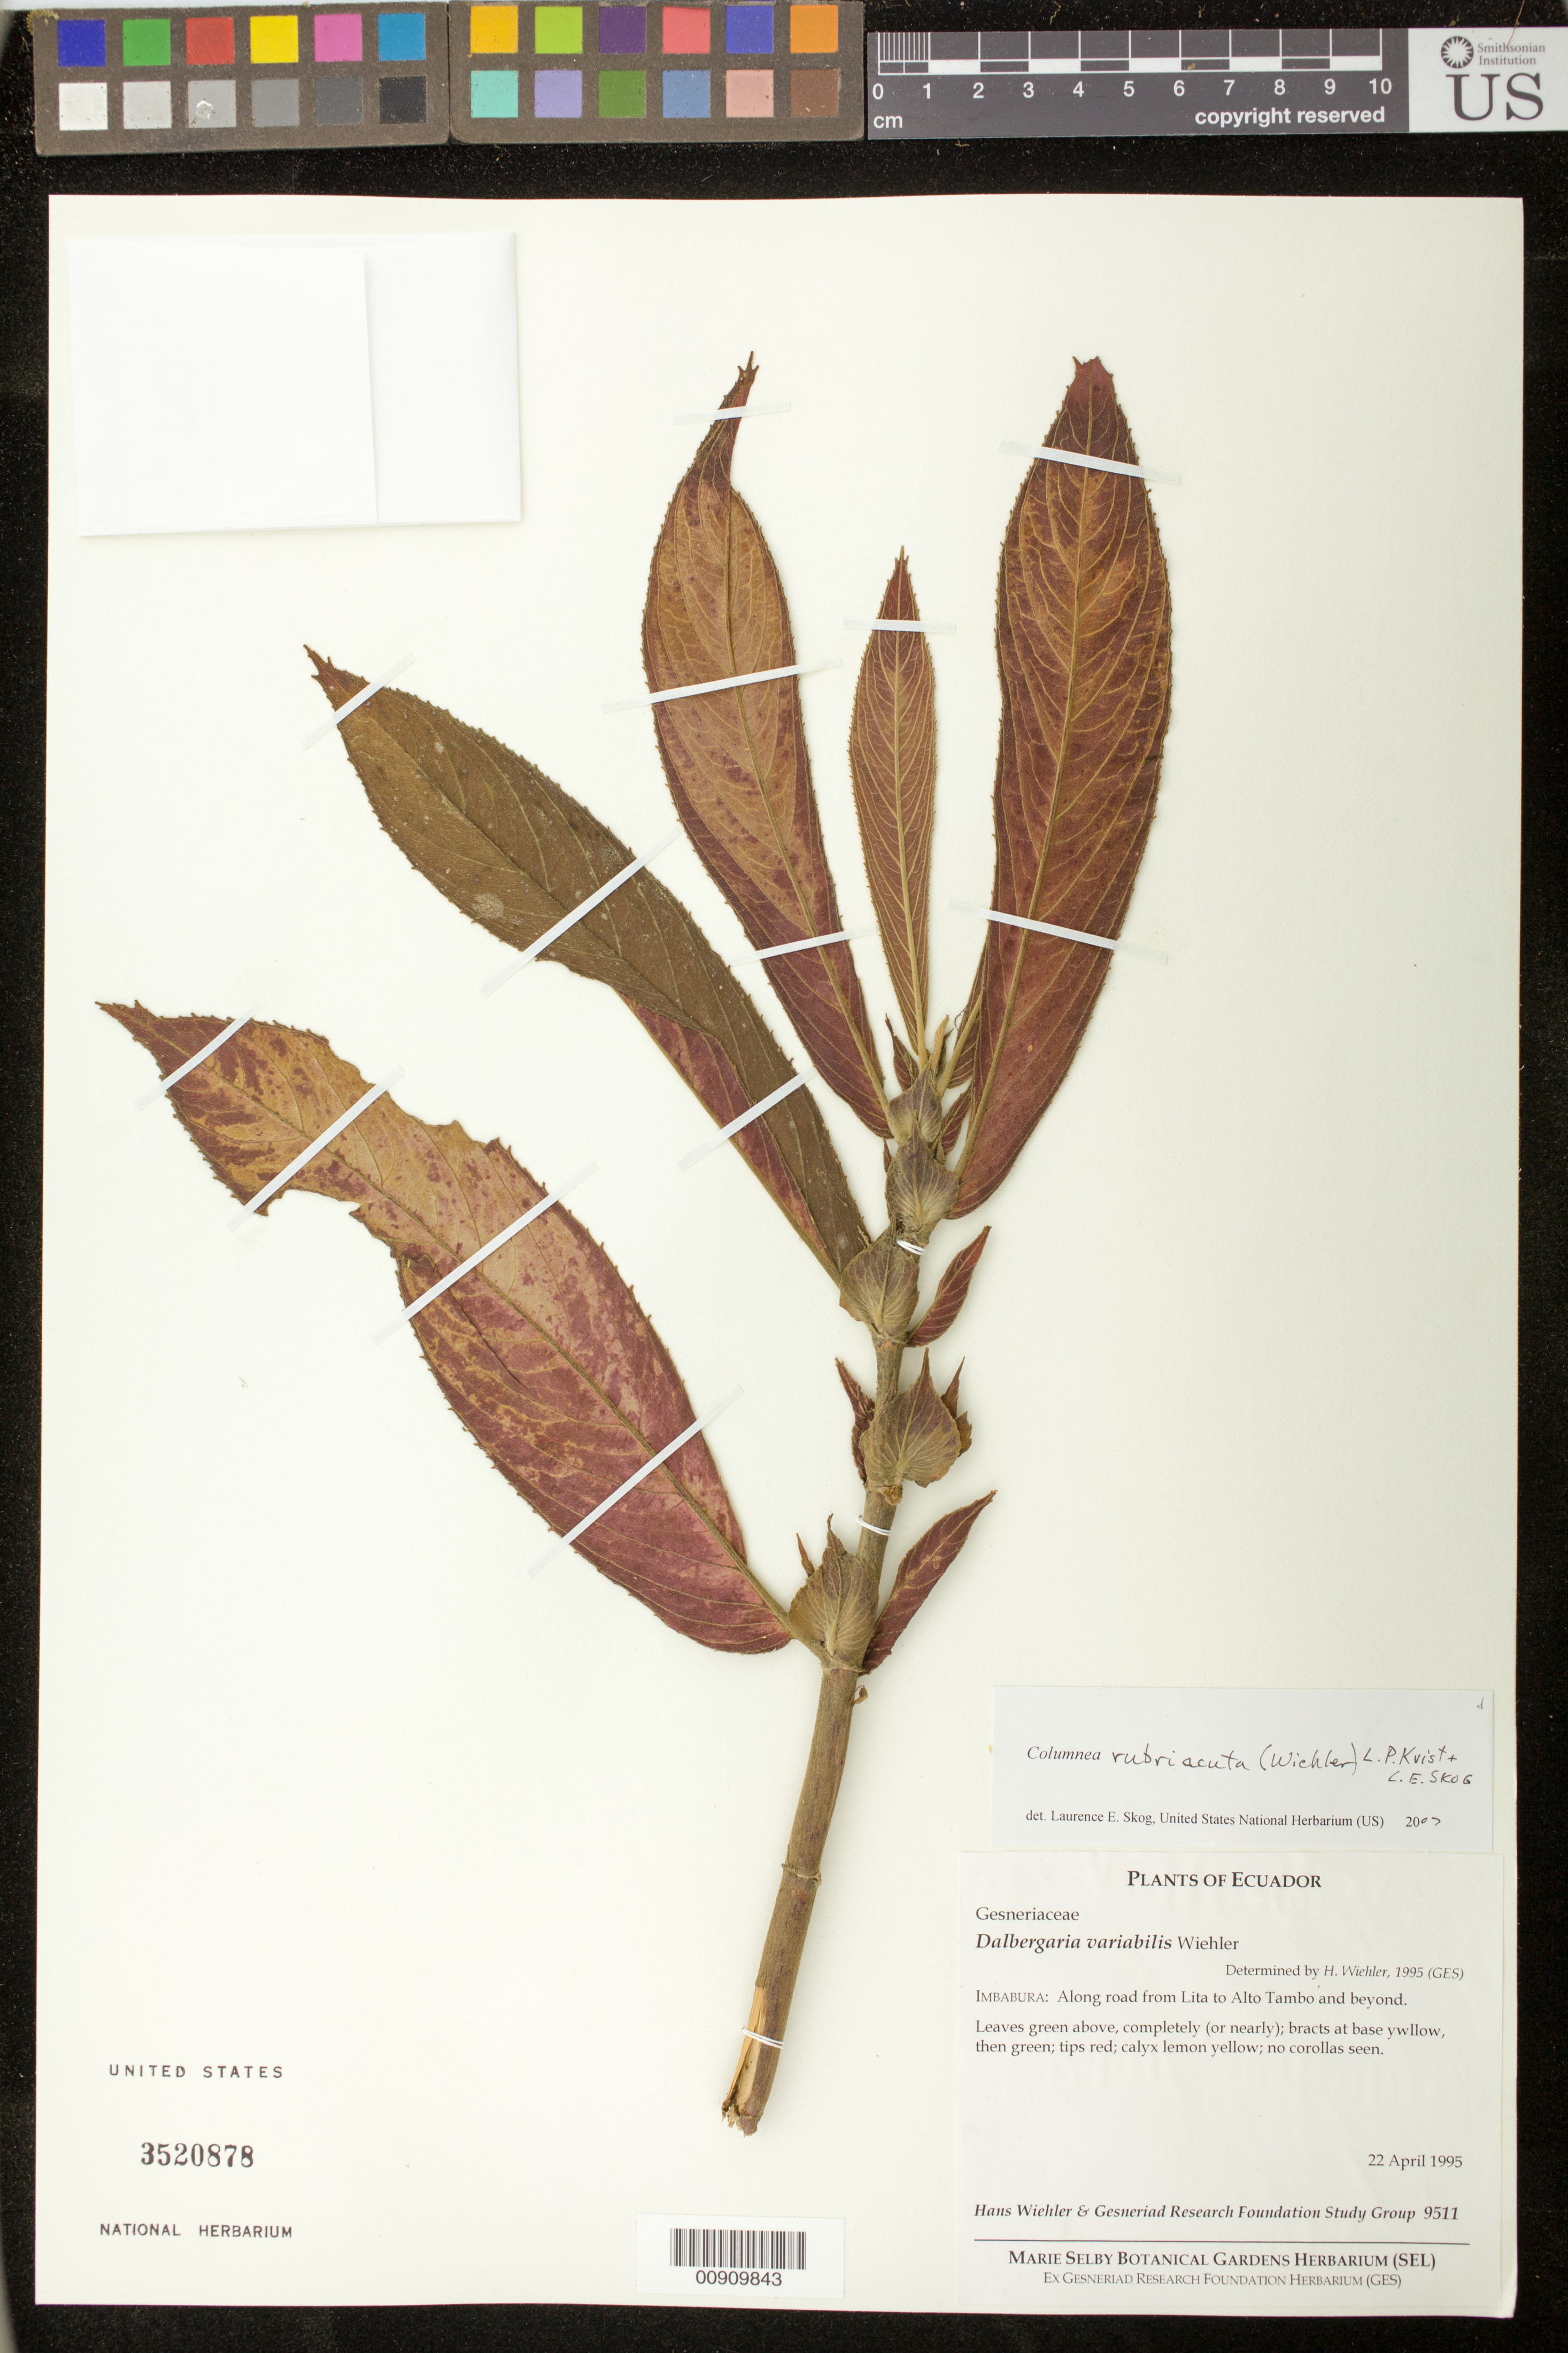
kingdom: Plantae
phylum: Tracheophyta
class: Magnoliopsida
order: Lamiales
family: Gesneriaceae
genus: Columnea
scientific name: Columnea rubriacuta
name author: (Wiehler) L.P. Kvist & L.E. Skog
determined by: Skog, Laurence E.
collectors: H. J. Wiehler & GRF Study Group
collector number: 9511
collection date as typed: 22 Apr 1995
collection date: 1995-04-22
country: Ecuador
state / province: Imbabura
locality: Imbabura: along road from Lita to Alto Tambo and beyond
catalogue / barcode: US 3520878